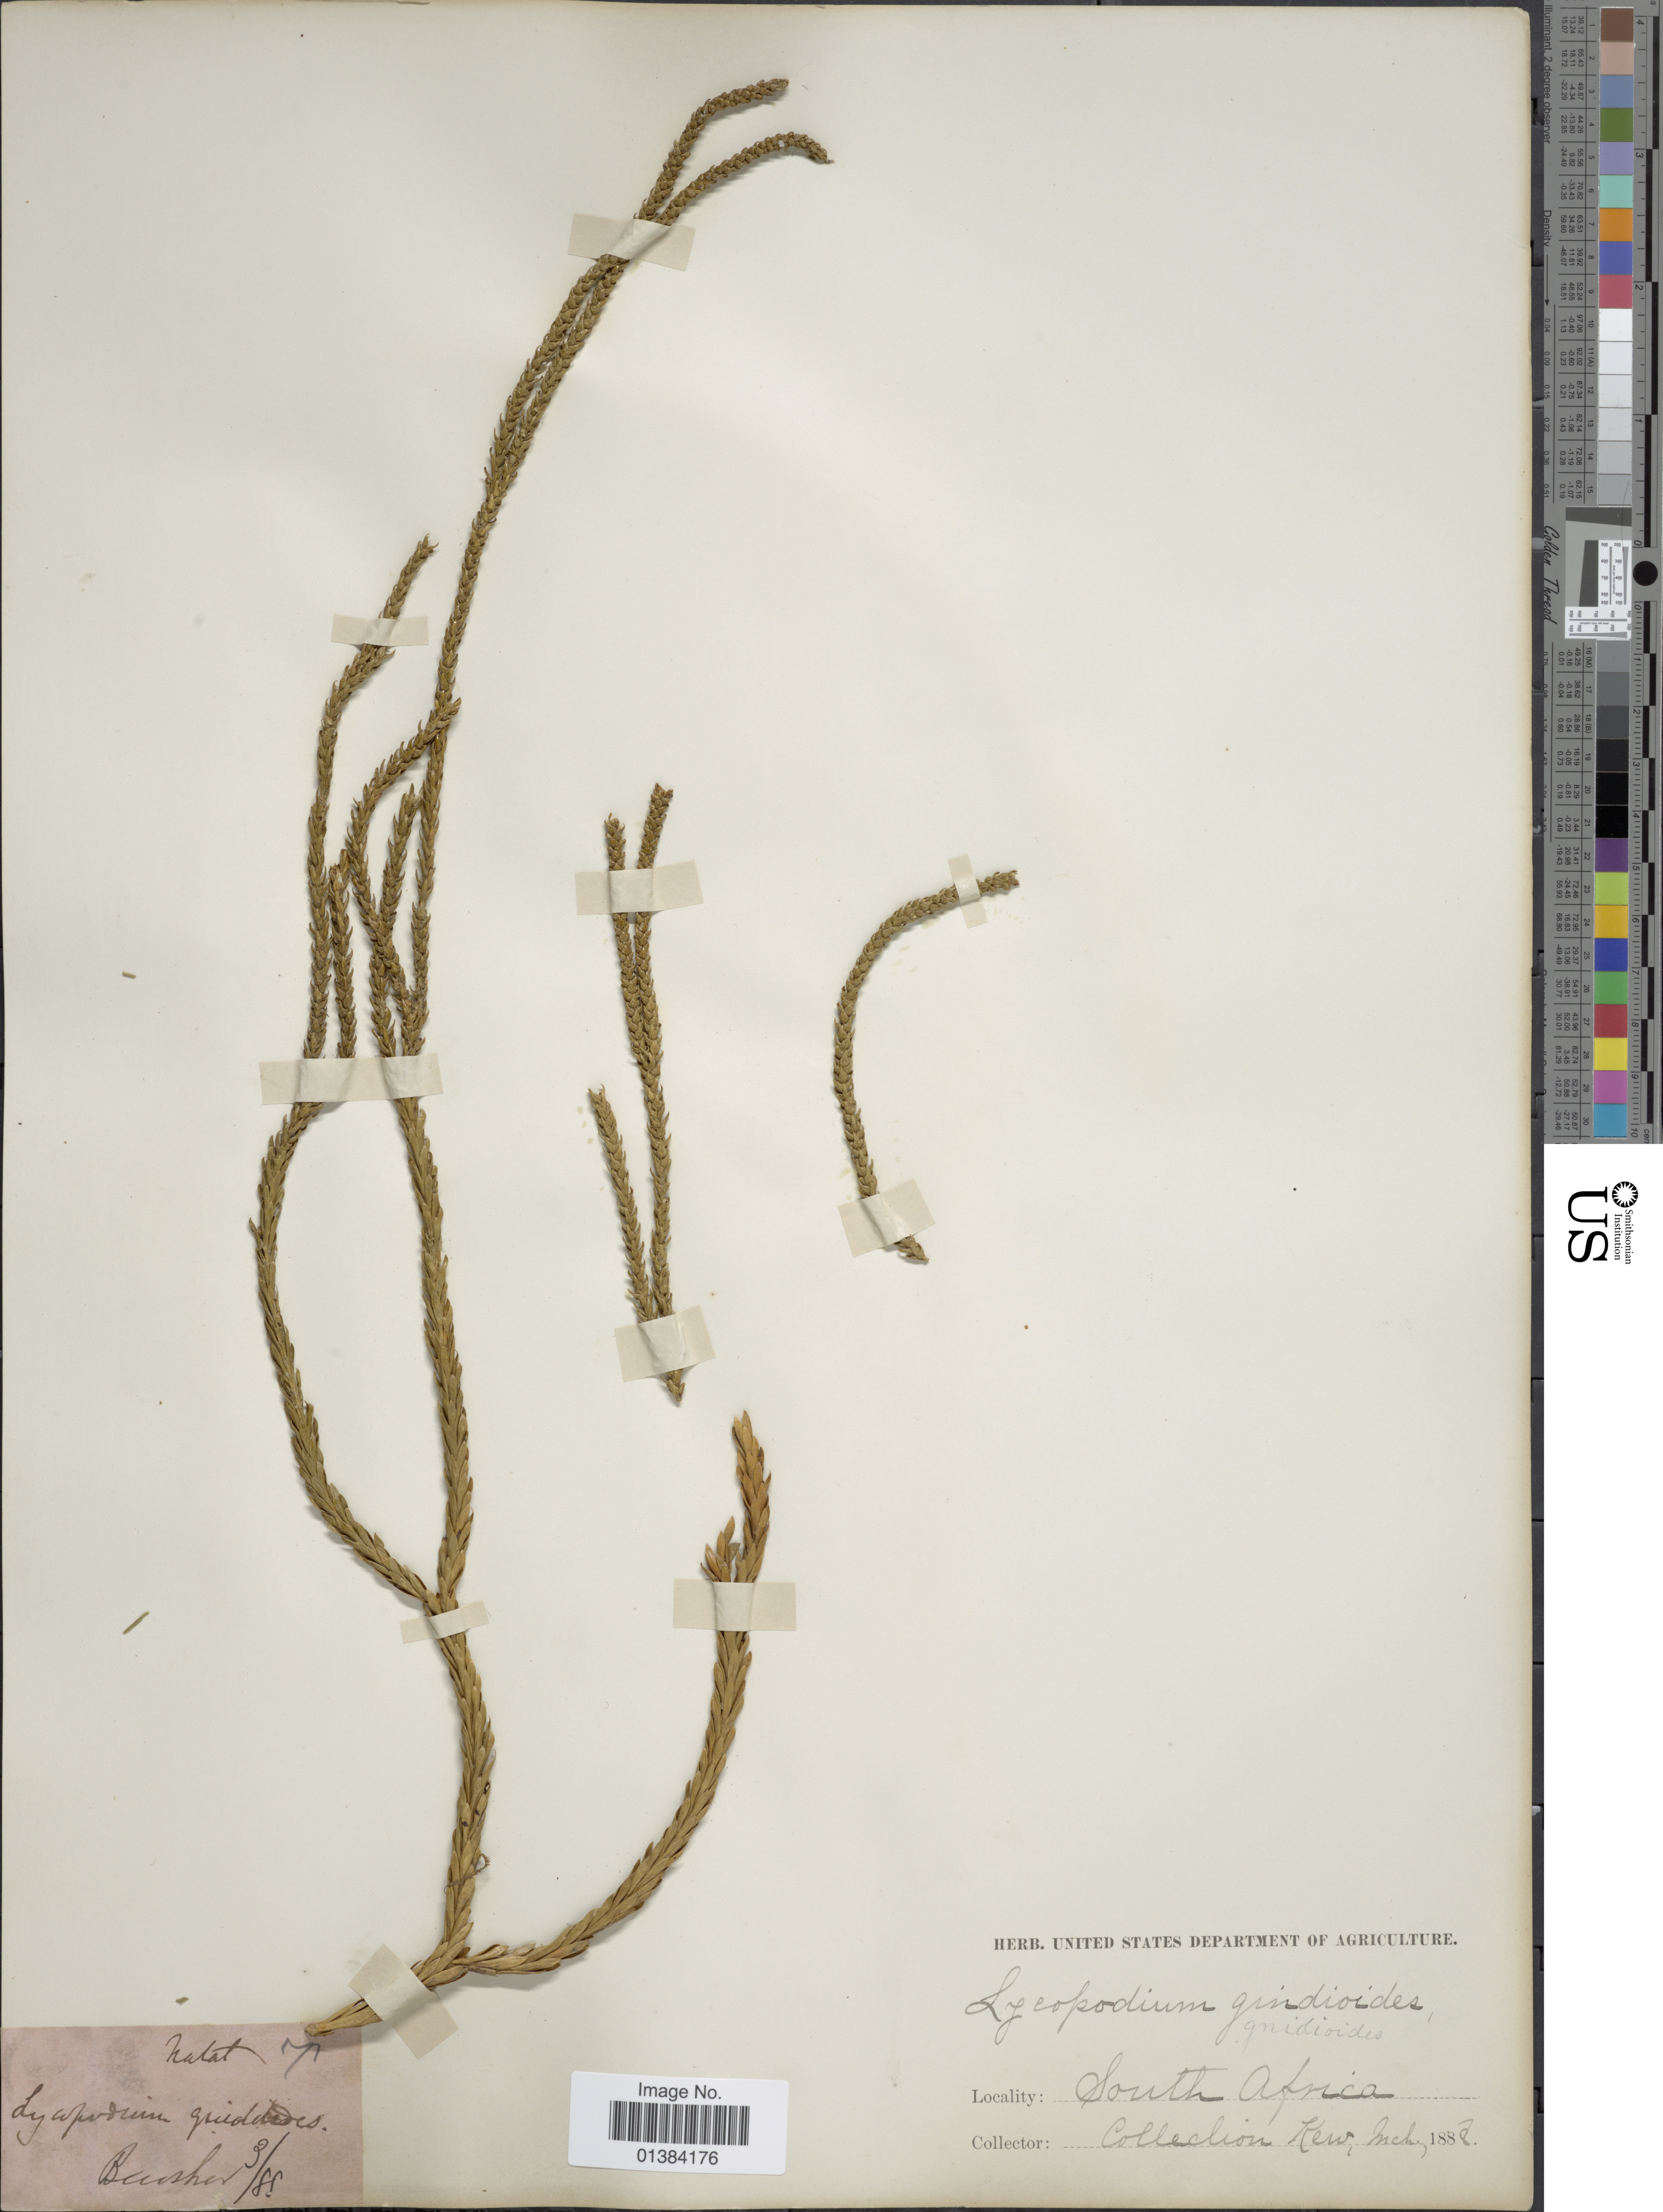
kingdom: Plantae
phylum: Tracheophyta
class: Lycopodiopsida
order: Lycopodiales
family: Lycopodiaceae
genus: Phlegmariurus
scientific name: Phlegmariurus gnidioides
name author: (L. f.) A. R. Field & Bostock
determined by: Field, A. R.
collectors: C. Bewsher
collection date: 1888-03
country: South Africa